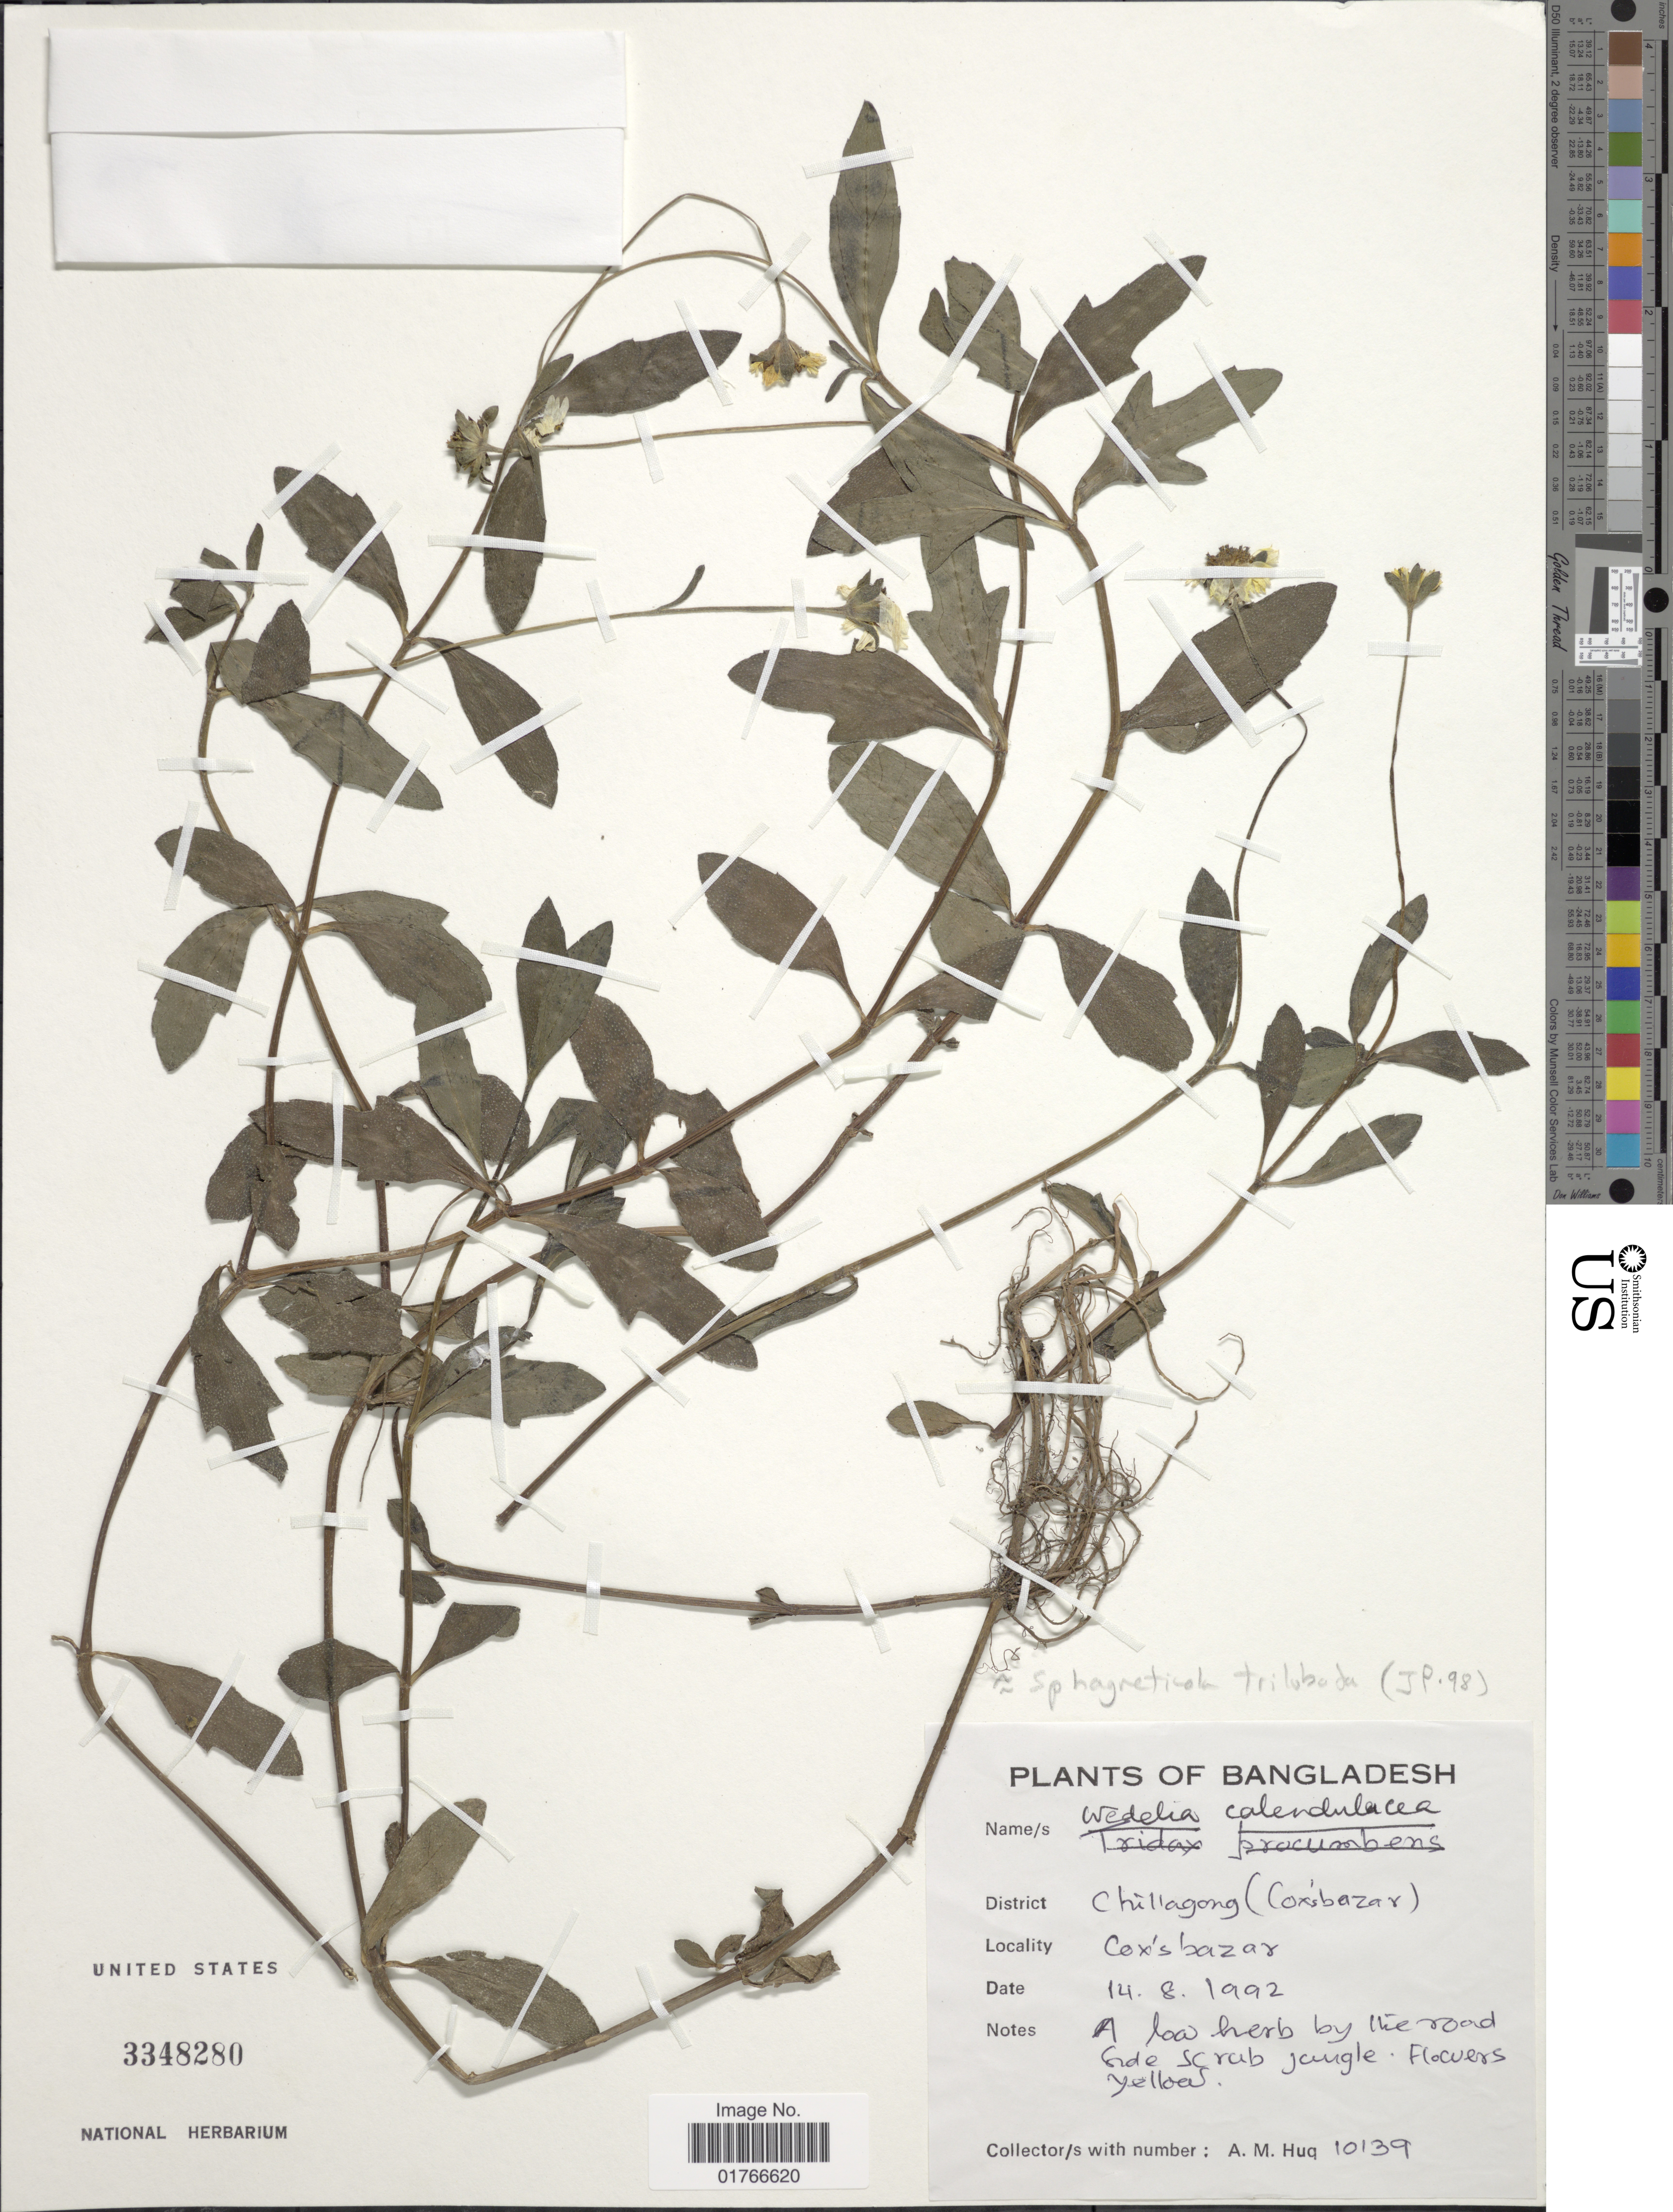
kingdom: Plantae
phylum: Tracheophyta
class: Magnoliopsida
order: Asterales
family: Asteraceae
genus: Sphagneticola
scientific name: Sphagneticola trilobata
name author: (L.) Pruski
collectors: A. M. Huq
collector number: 10139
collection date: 1992-08-14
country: Bangladesh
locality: Chillagong (Cox's bazar), Cox's bazar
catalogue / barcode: US 3348280